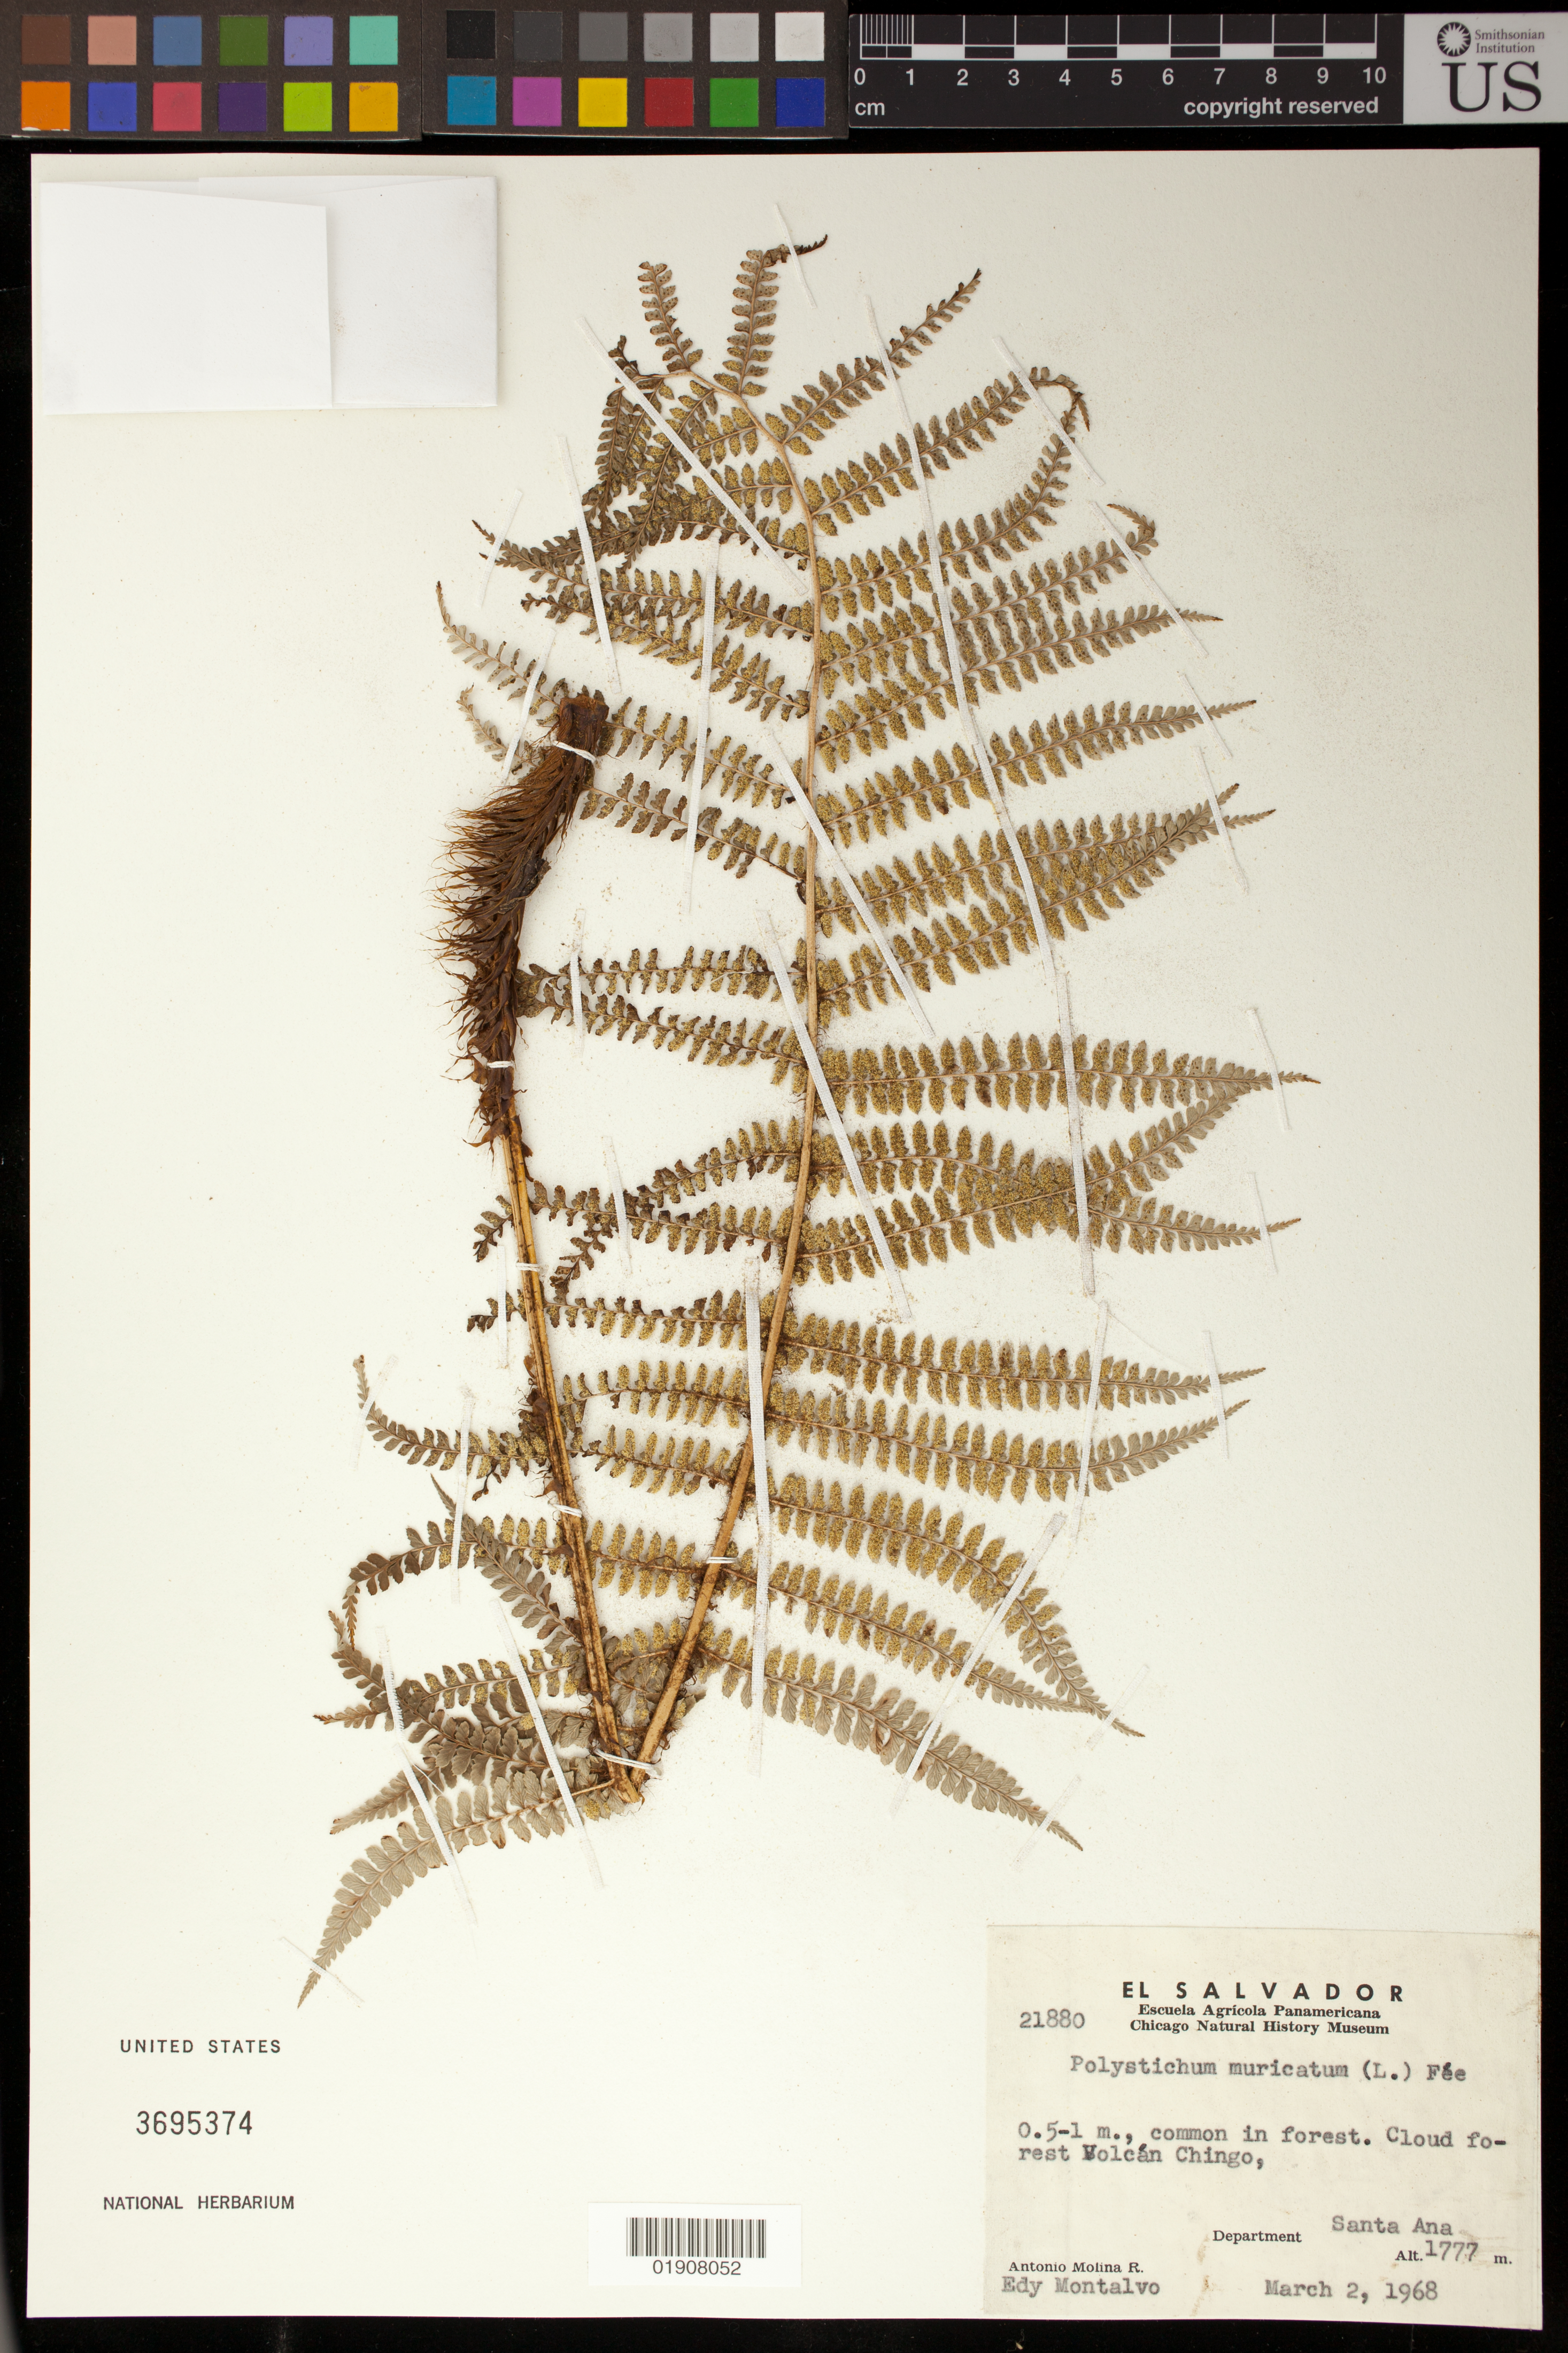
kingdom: Plantae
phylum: Tracheophyta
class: Polypodiopsida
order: Polypodiales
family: Dryopteridaceae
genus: Polystichum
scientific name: Polystichum muricatum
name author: (L.) Fée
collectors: A. Molina R. & E. A. Montalvo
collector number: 21880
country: El Salvador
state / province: Santa Ana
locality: Volcan Chingo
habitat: cloud forest.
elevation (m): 1777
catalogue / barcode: US 3695374